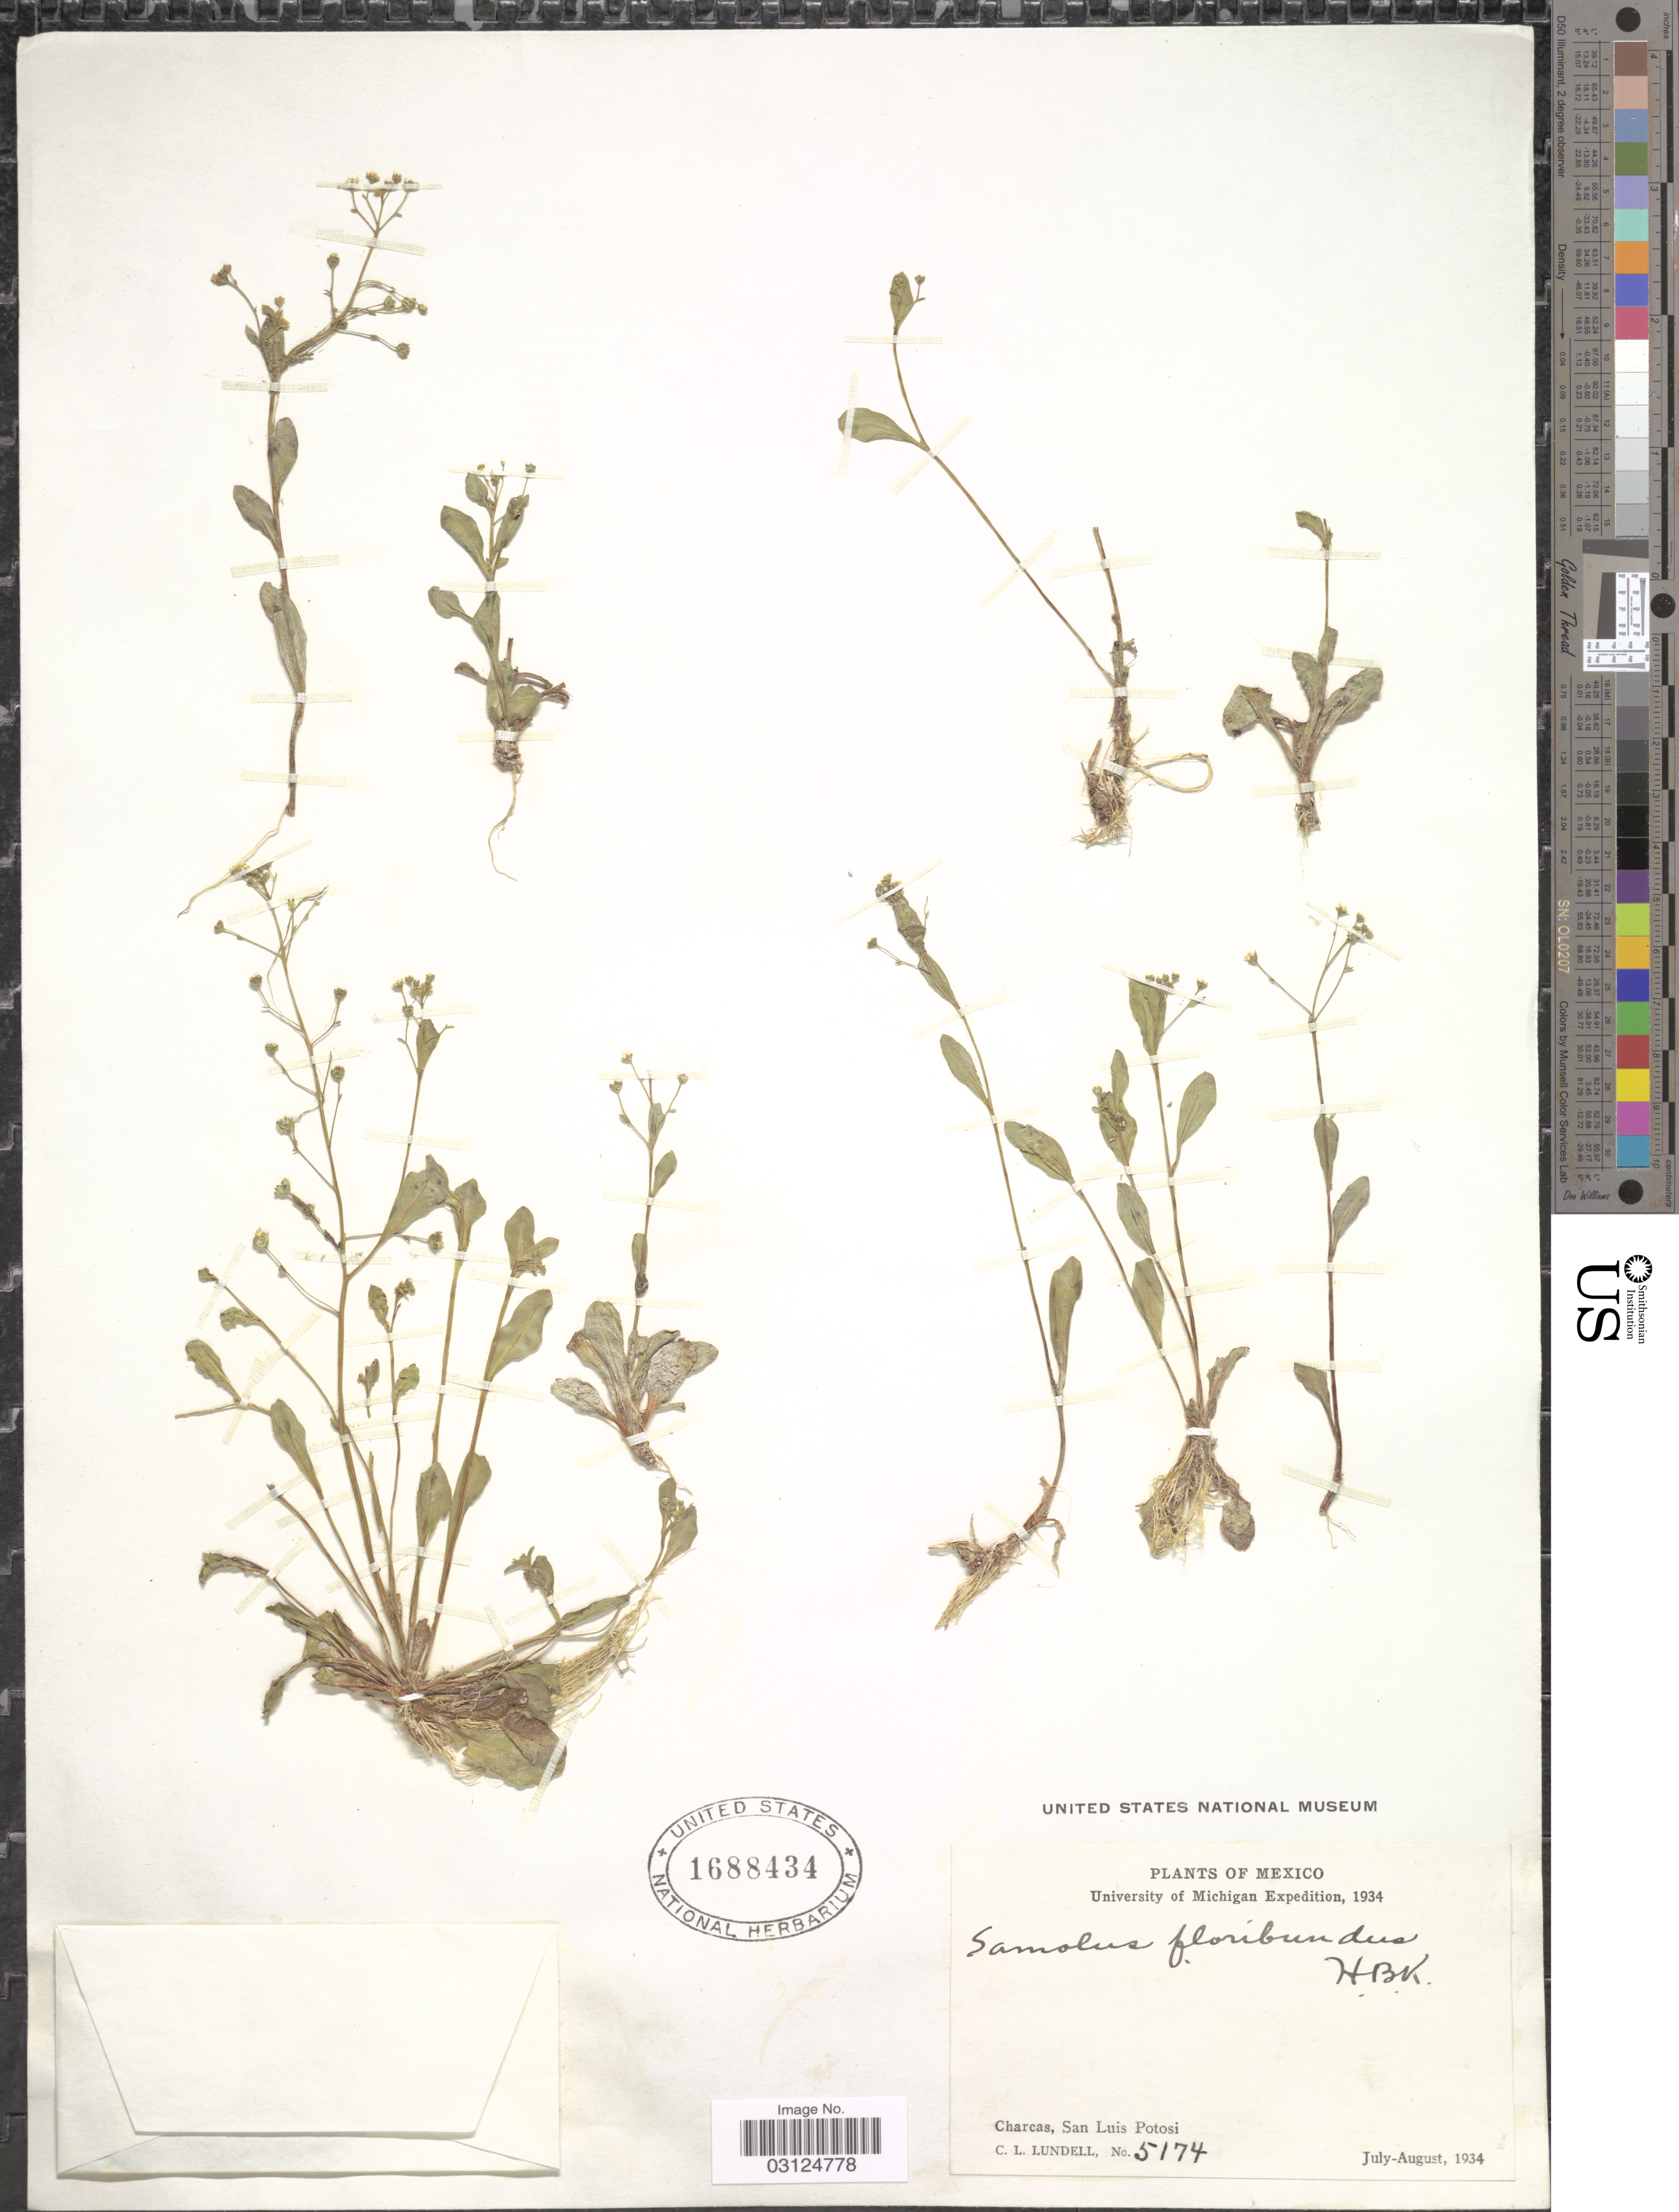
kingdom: Plantae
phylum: Tracheophyta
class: Magnoliopsida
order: Ericales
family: Primulaceae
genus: Samolus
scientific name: Samolus valerandi var. floribundus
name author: (Kunth) R. Knuth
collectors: C. L. Lundell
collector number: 5174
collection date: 1934-07/1934-08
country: Mexico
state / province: San Luis Potosí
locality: Charcas.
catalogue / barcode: US 1688434